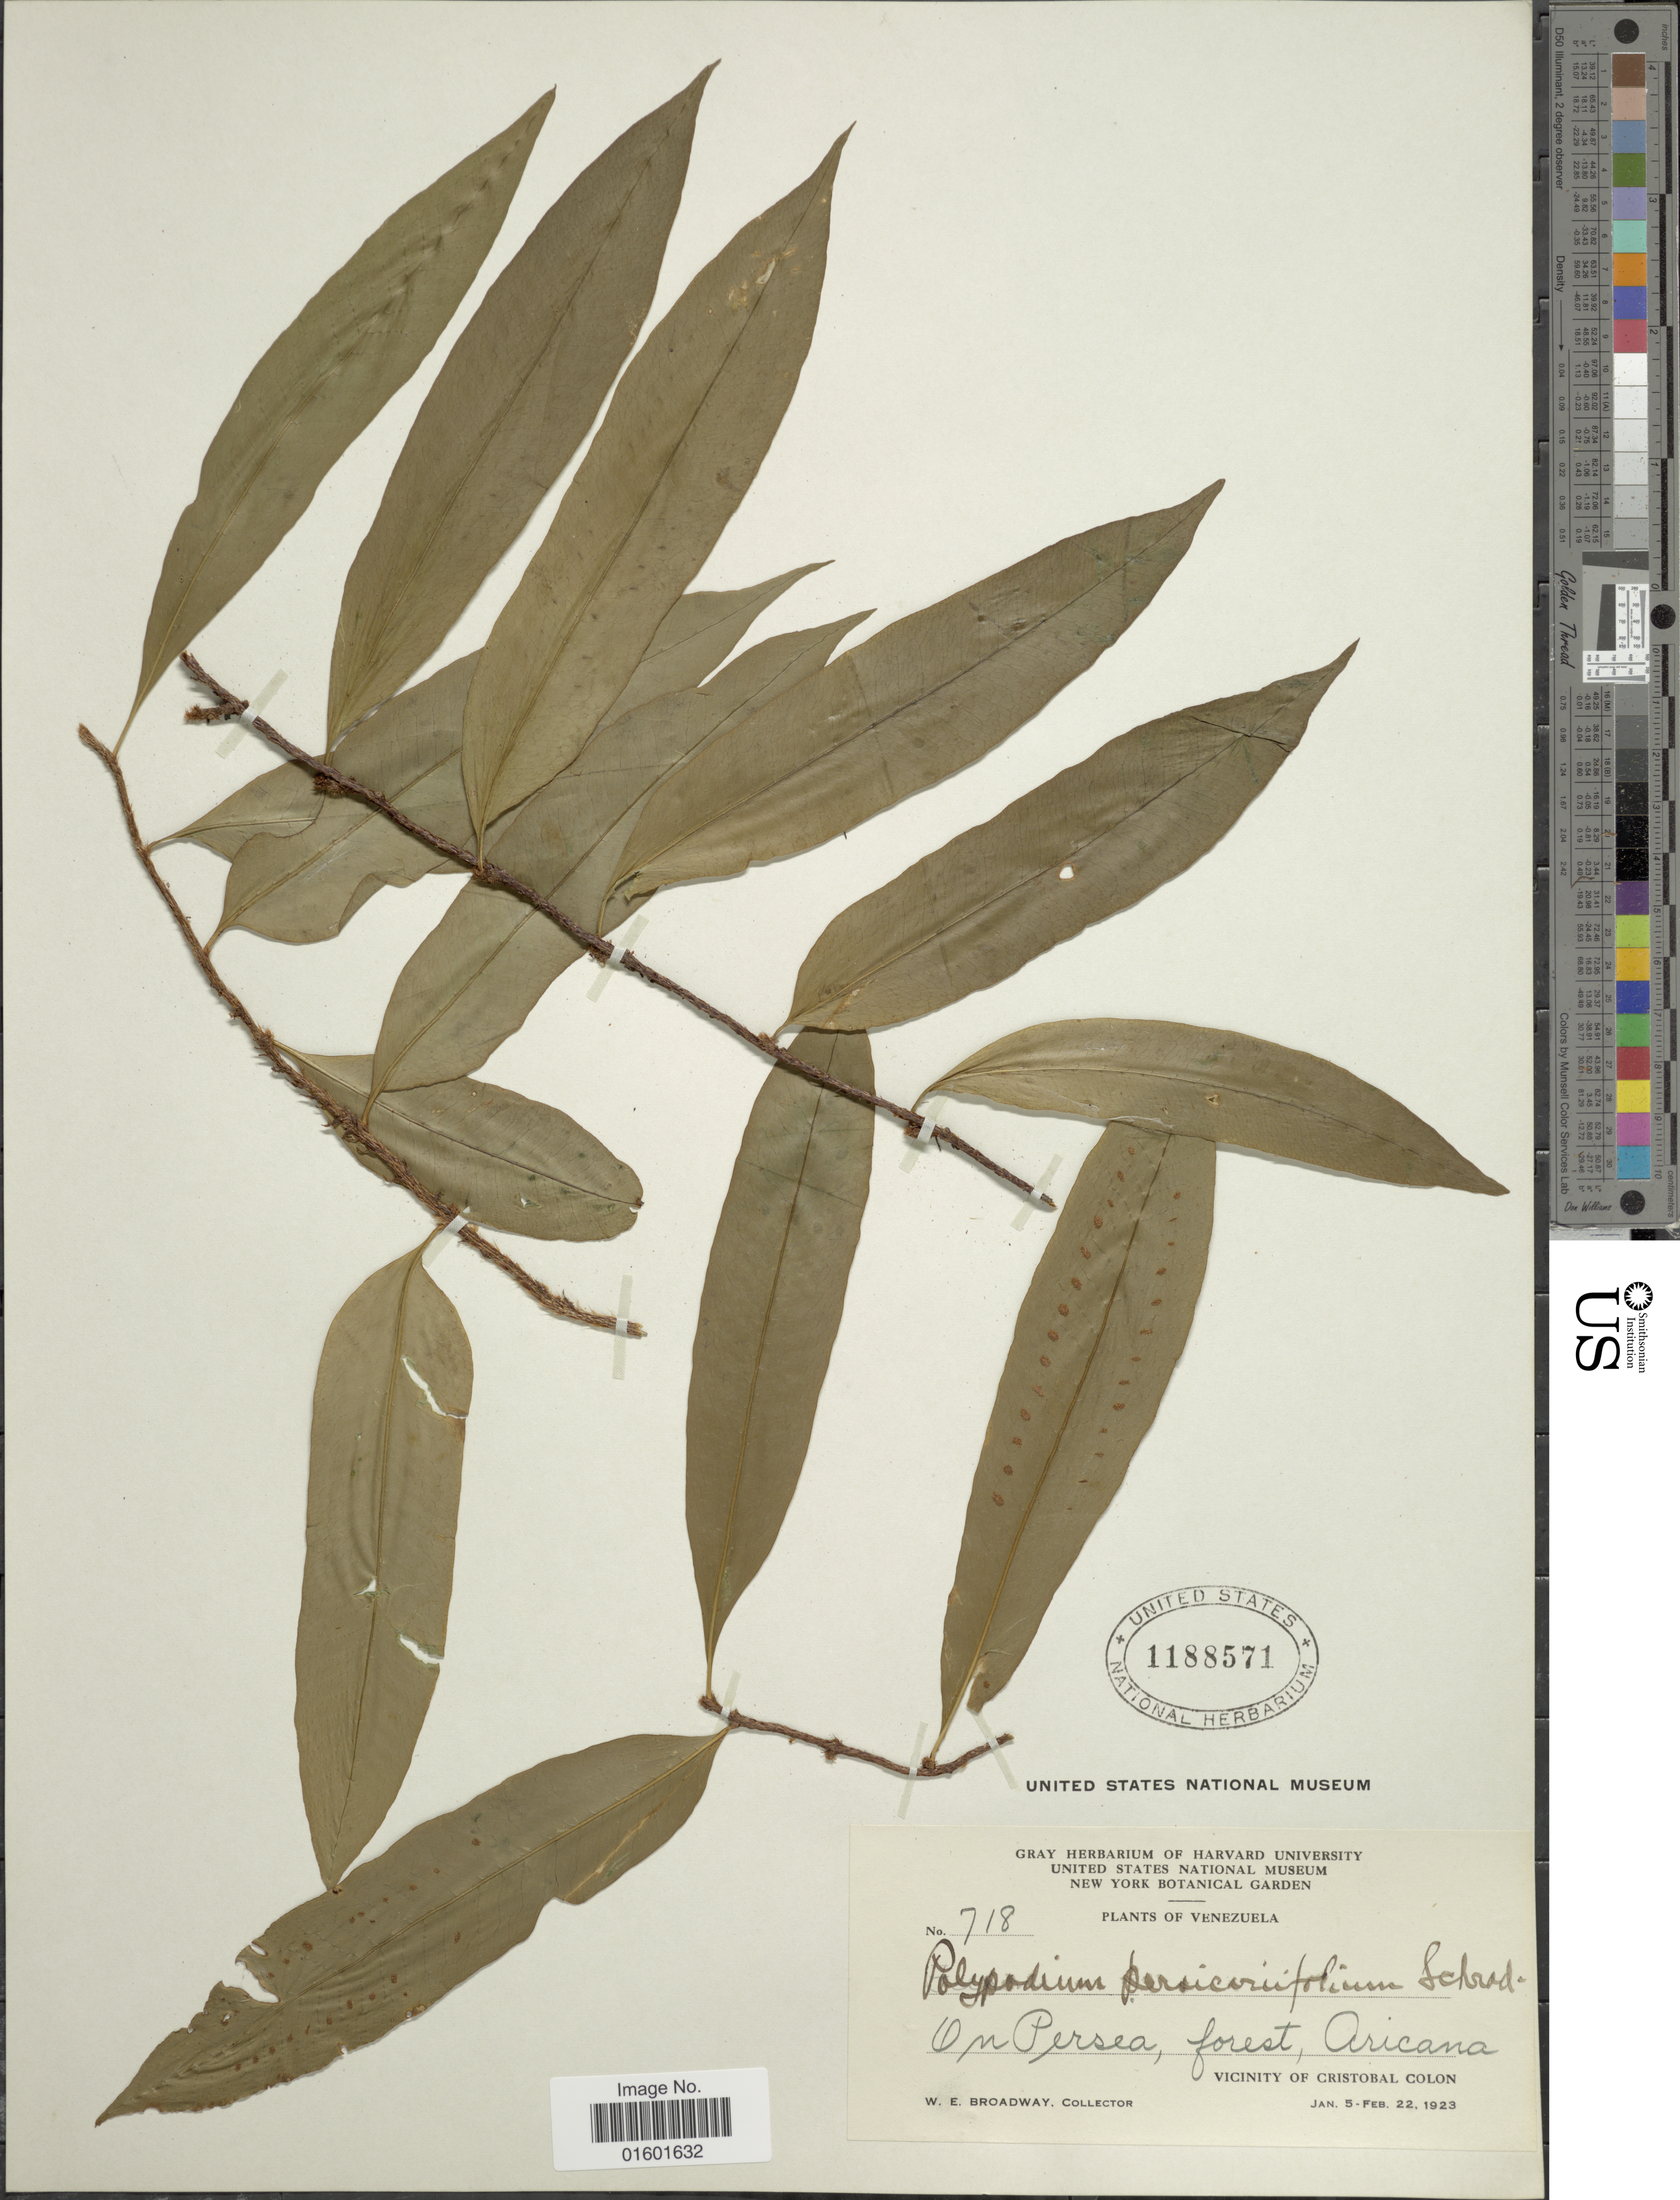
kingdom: Plantae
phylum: Tracheophyta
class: Polypodiopsida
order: Polypodiales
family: Polypodiaceae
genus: Microgramma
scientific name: Microgramma persicariifolia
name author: (Schrad.) C. Presl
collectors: W. E. Broadway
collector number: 718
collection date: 1923-01-05/1923-02-22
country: Venezuela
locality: On Persea, forest, Aricana, Vicinity of Cristobal Colon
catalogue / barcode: US 1188571